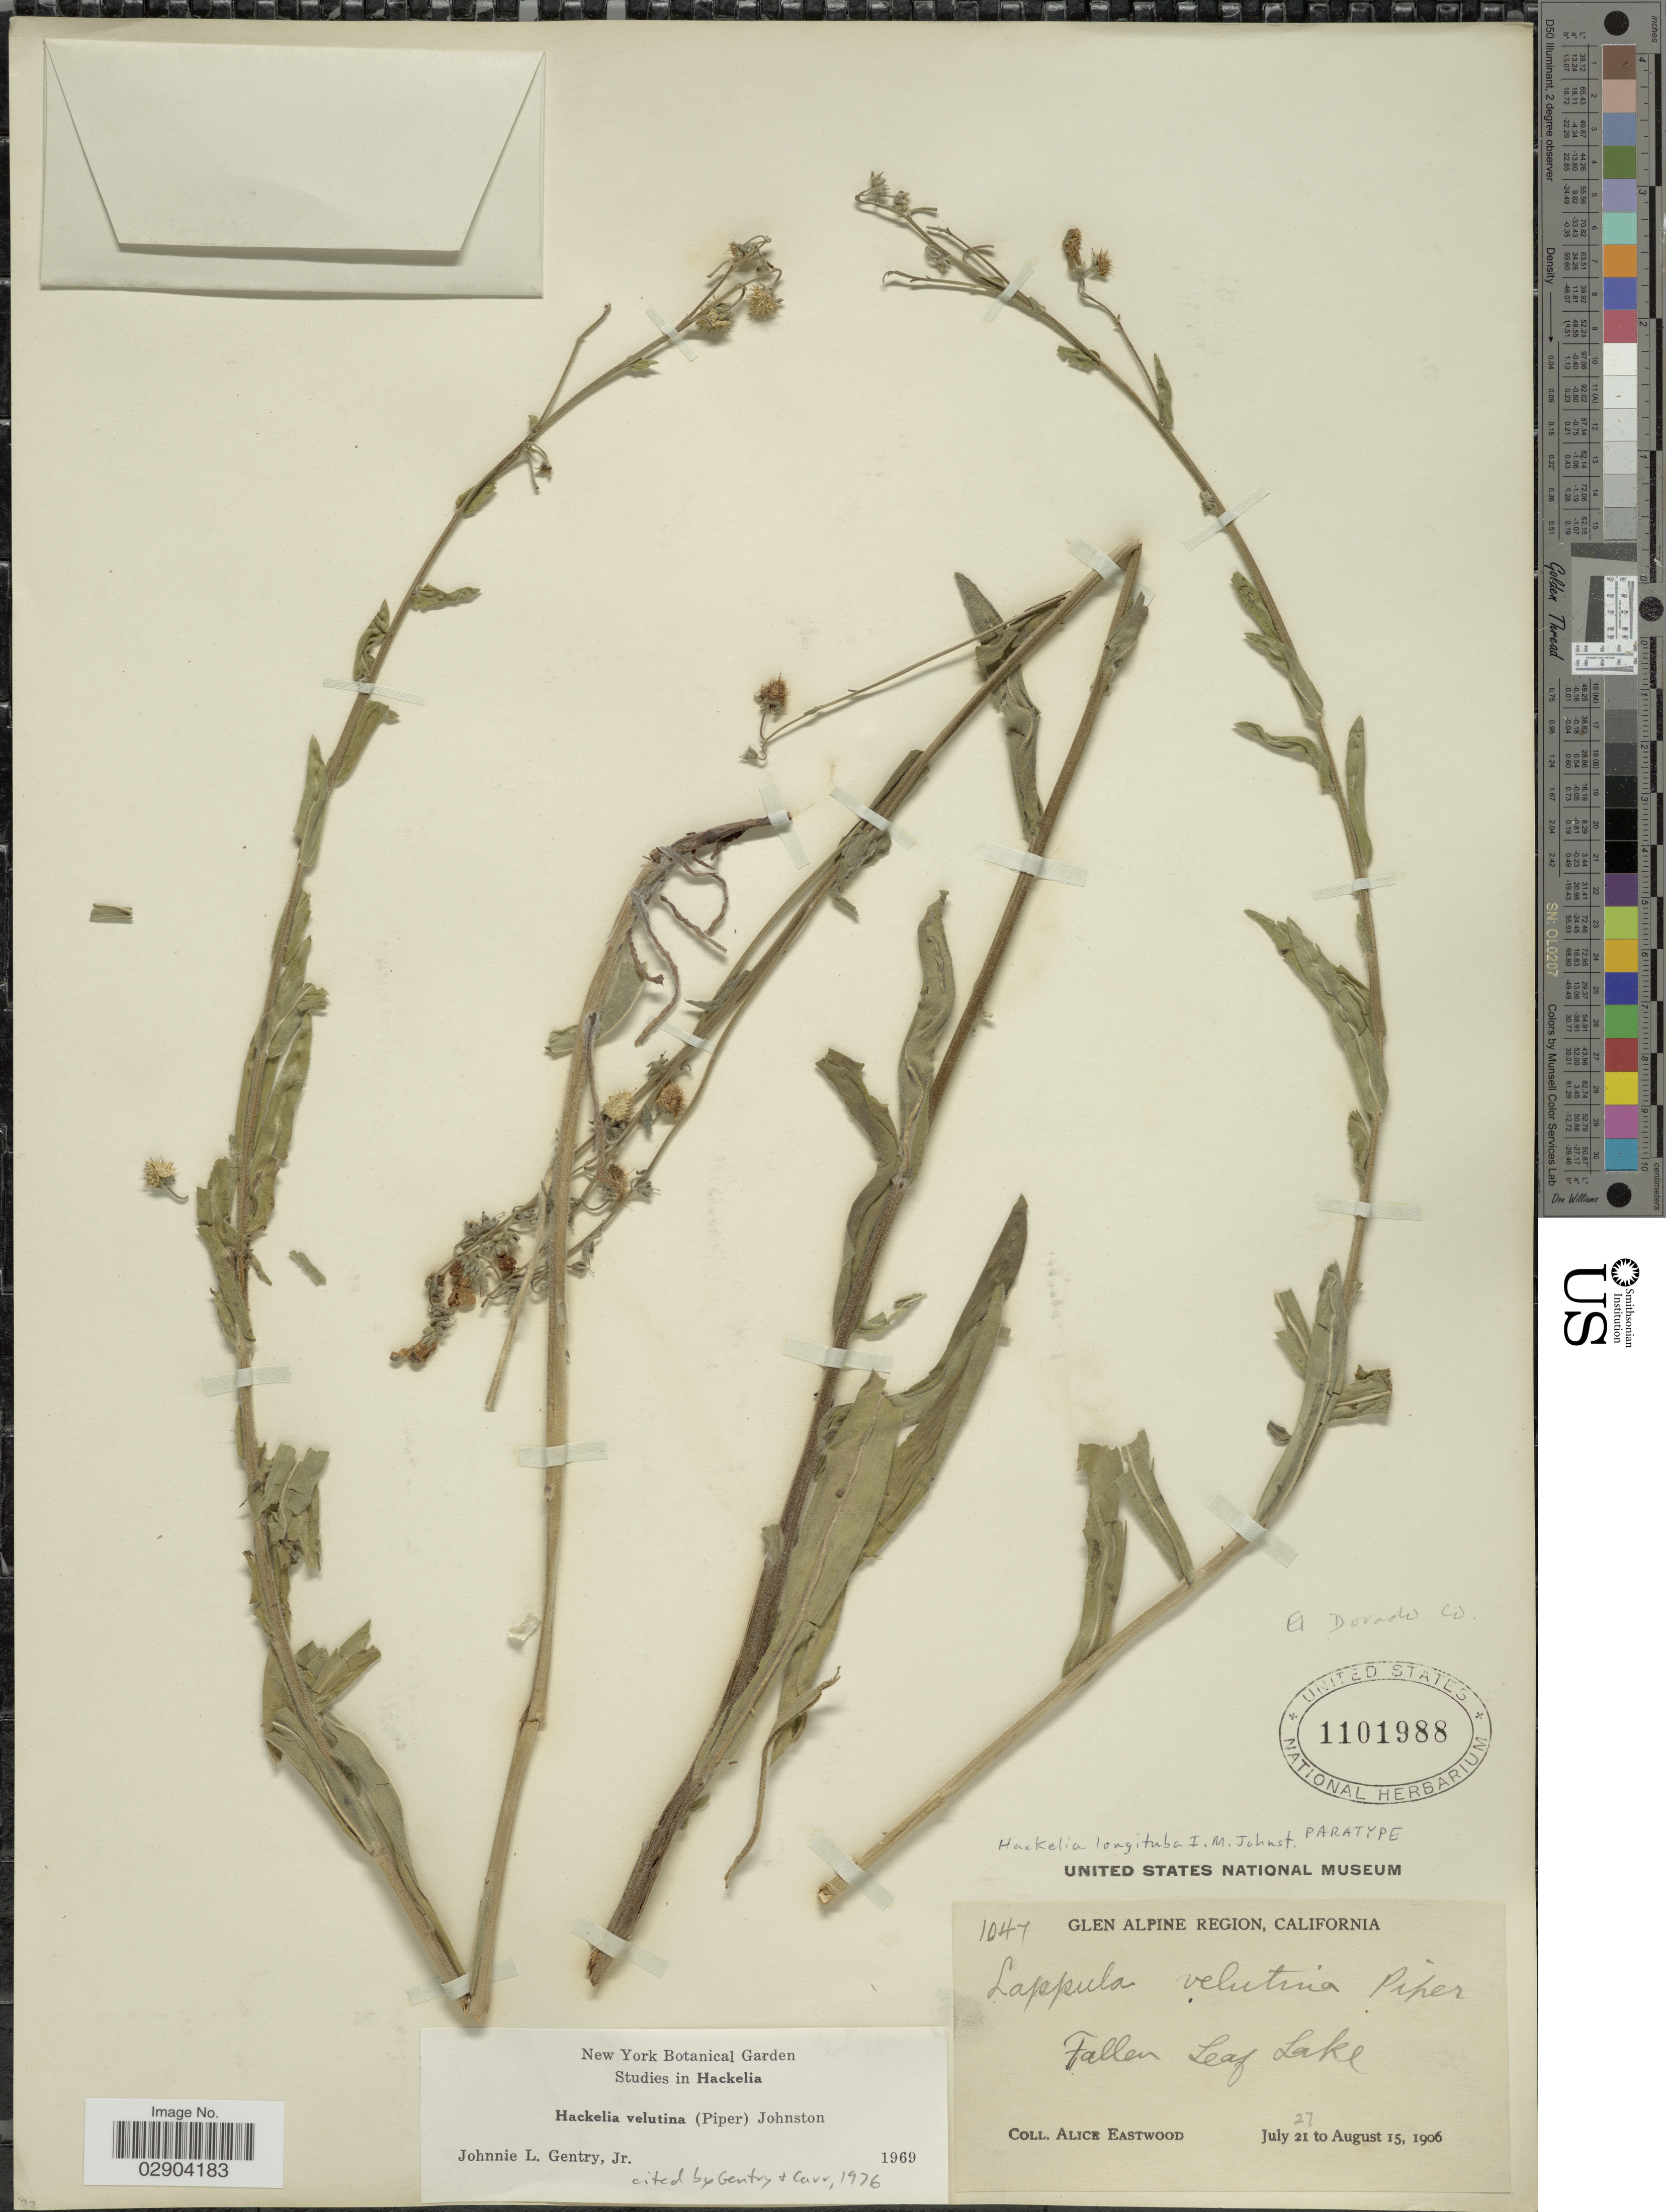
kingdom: Plantae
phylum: Tracheophyta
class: Magnoliopsida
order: Boraginales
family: Boraginaceae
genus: Hackelia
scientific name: Hackelia velutina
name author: (Piper) I.M. Johnst.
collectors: A. Eastwood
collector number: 1047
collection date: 1906-07-27/1906-08-15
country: United States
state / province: California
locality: Glen Alpine Region. Fallen Leaf Lake.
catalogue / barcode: US 1101988